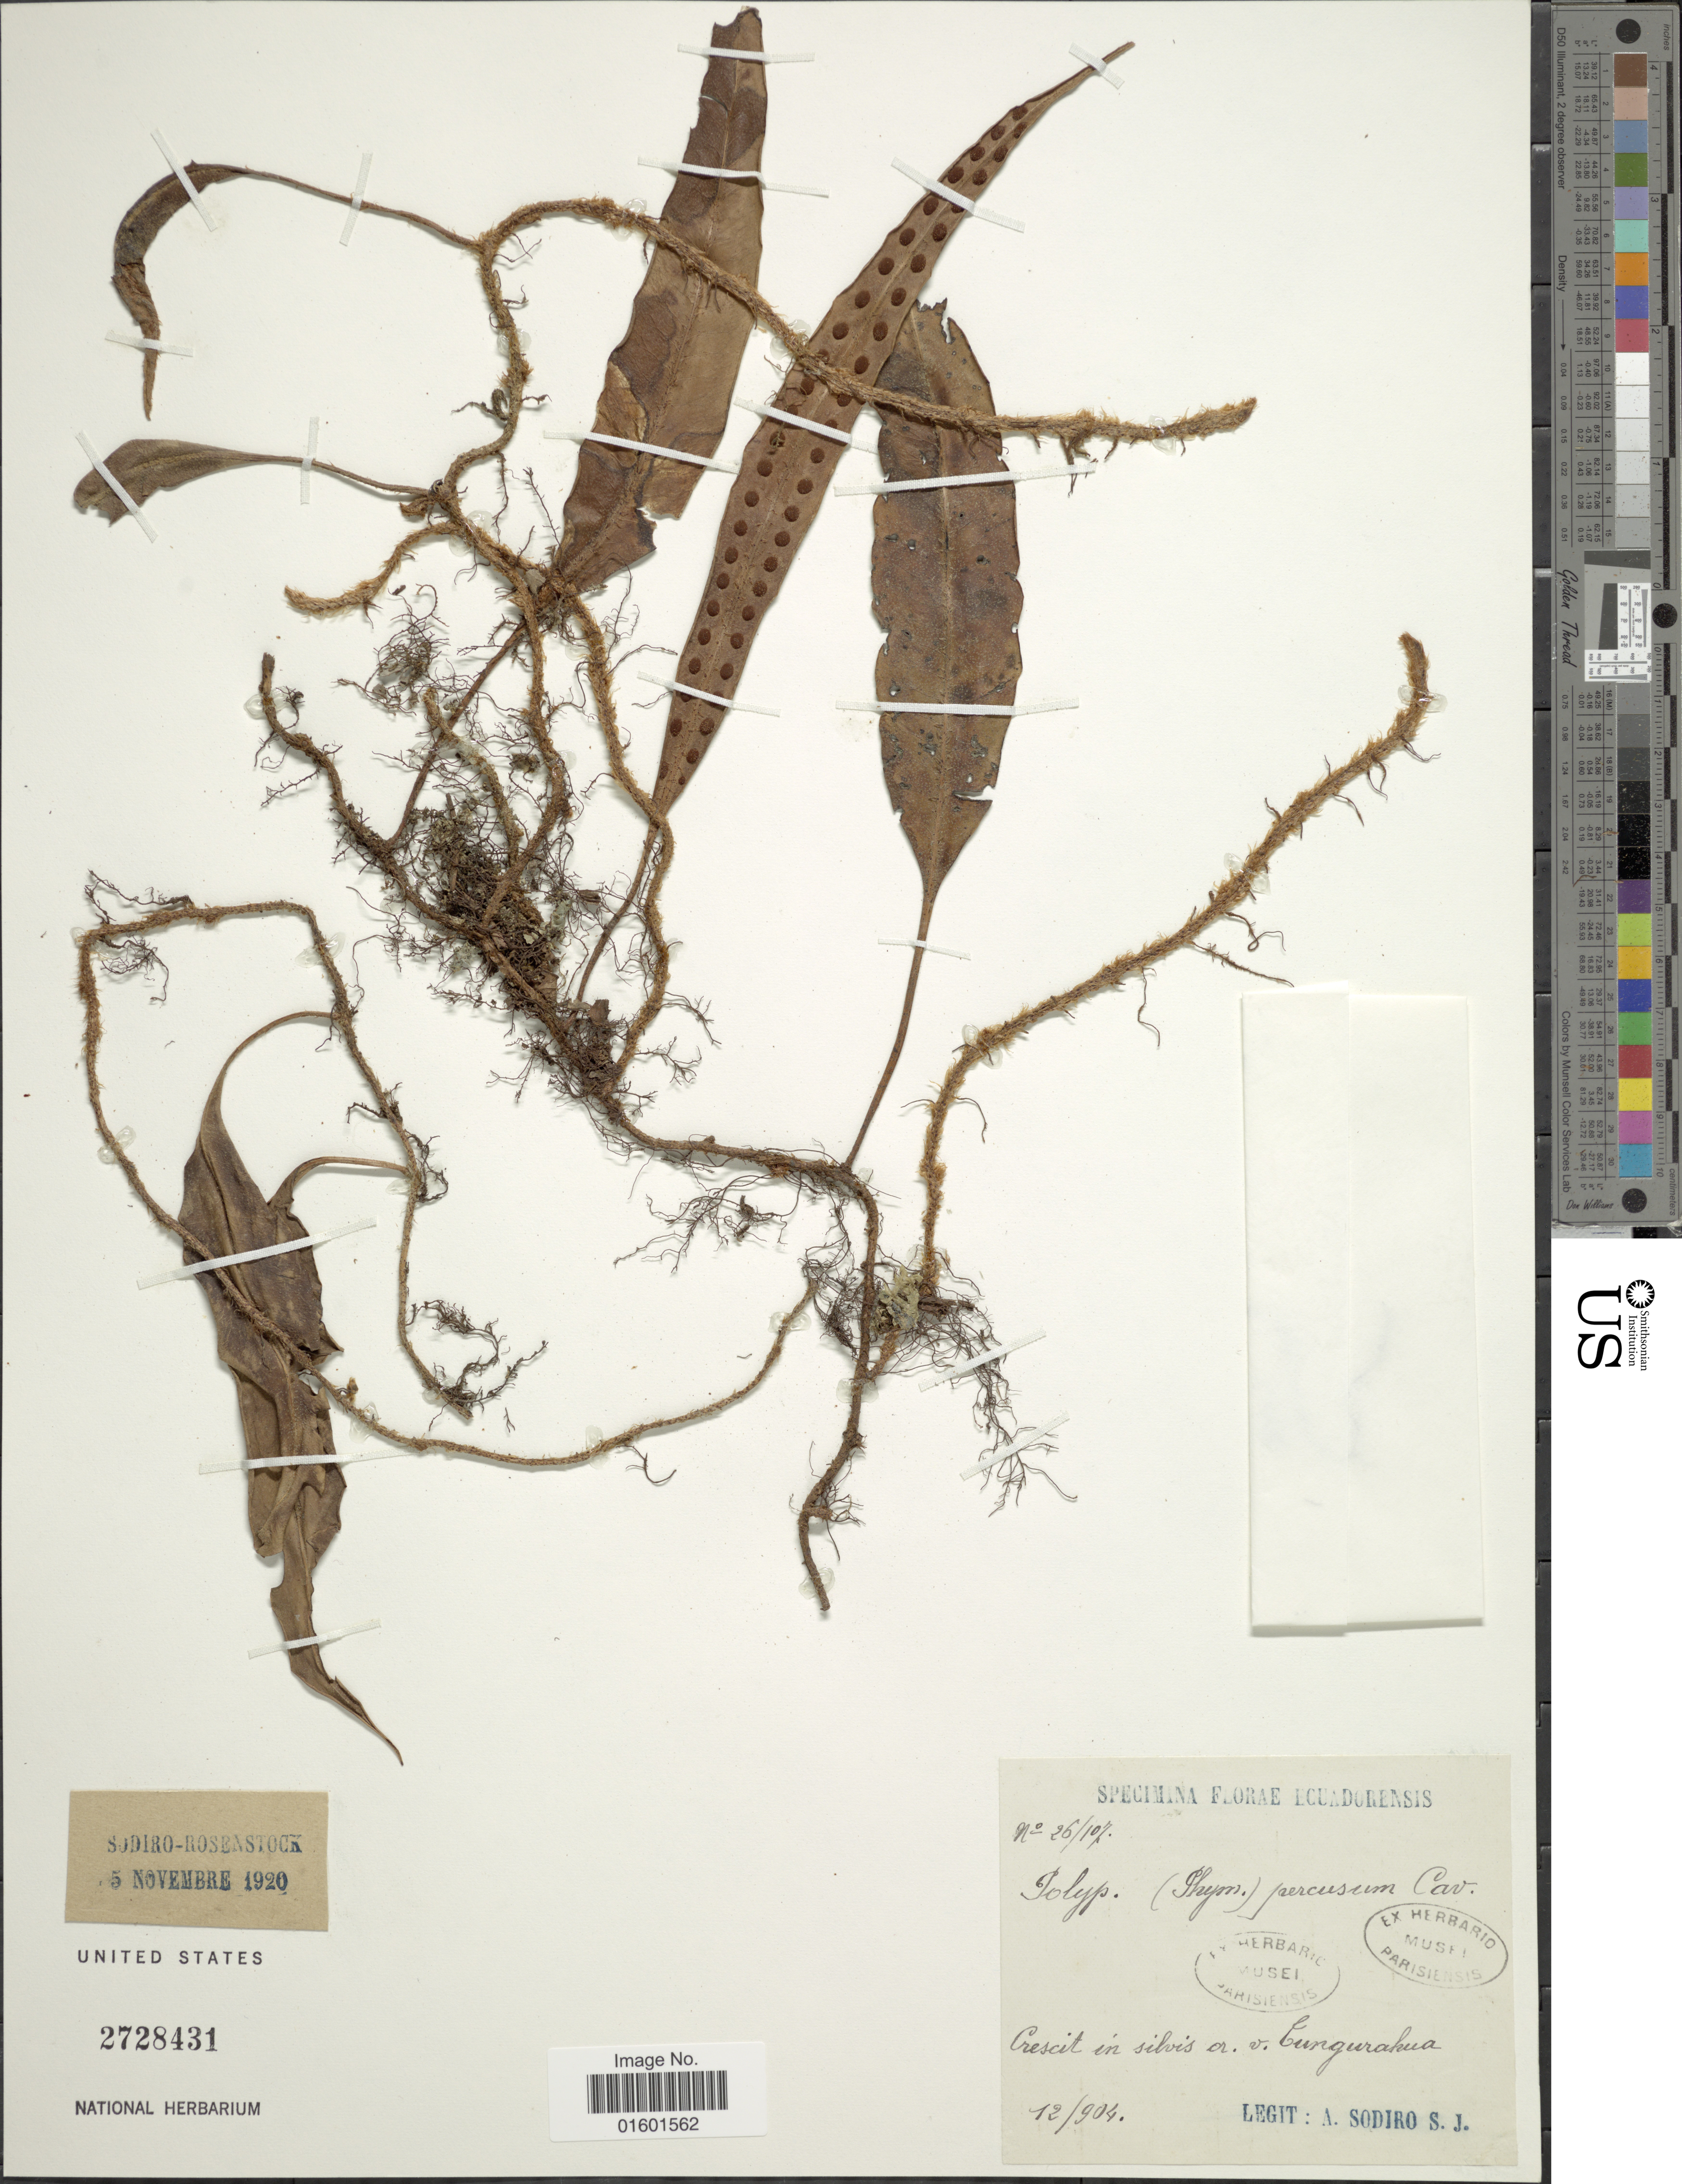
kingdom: Plantae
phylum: Tracheophyta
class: Polypodiopsida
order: Polypodiales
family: Polypodiaceae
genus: Microgramma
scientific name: Microgramma percussa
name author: (Cav.) de la Sota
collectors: A. Sodiro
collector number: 26/107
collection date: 1904-12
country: Ecuador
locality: Crescit in silvis or v, Tungurahua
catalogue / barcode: US 2728431